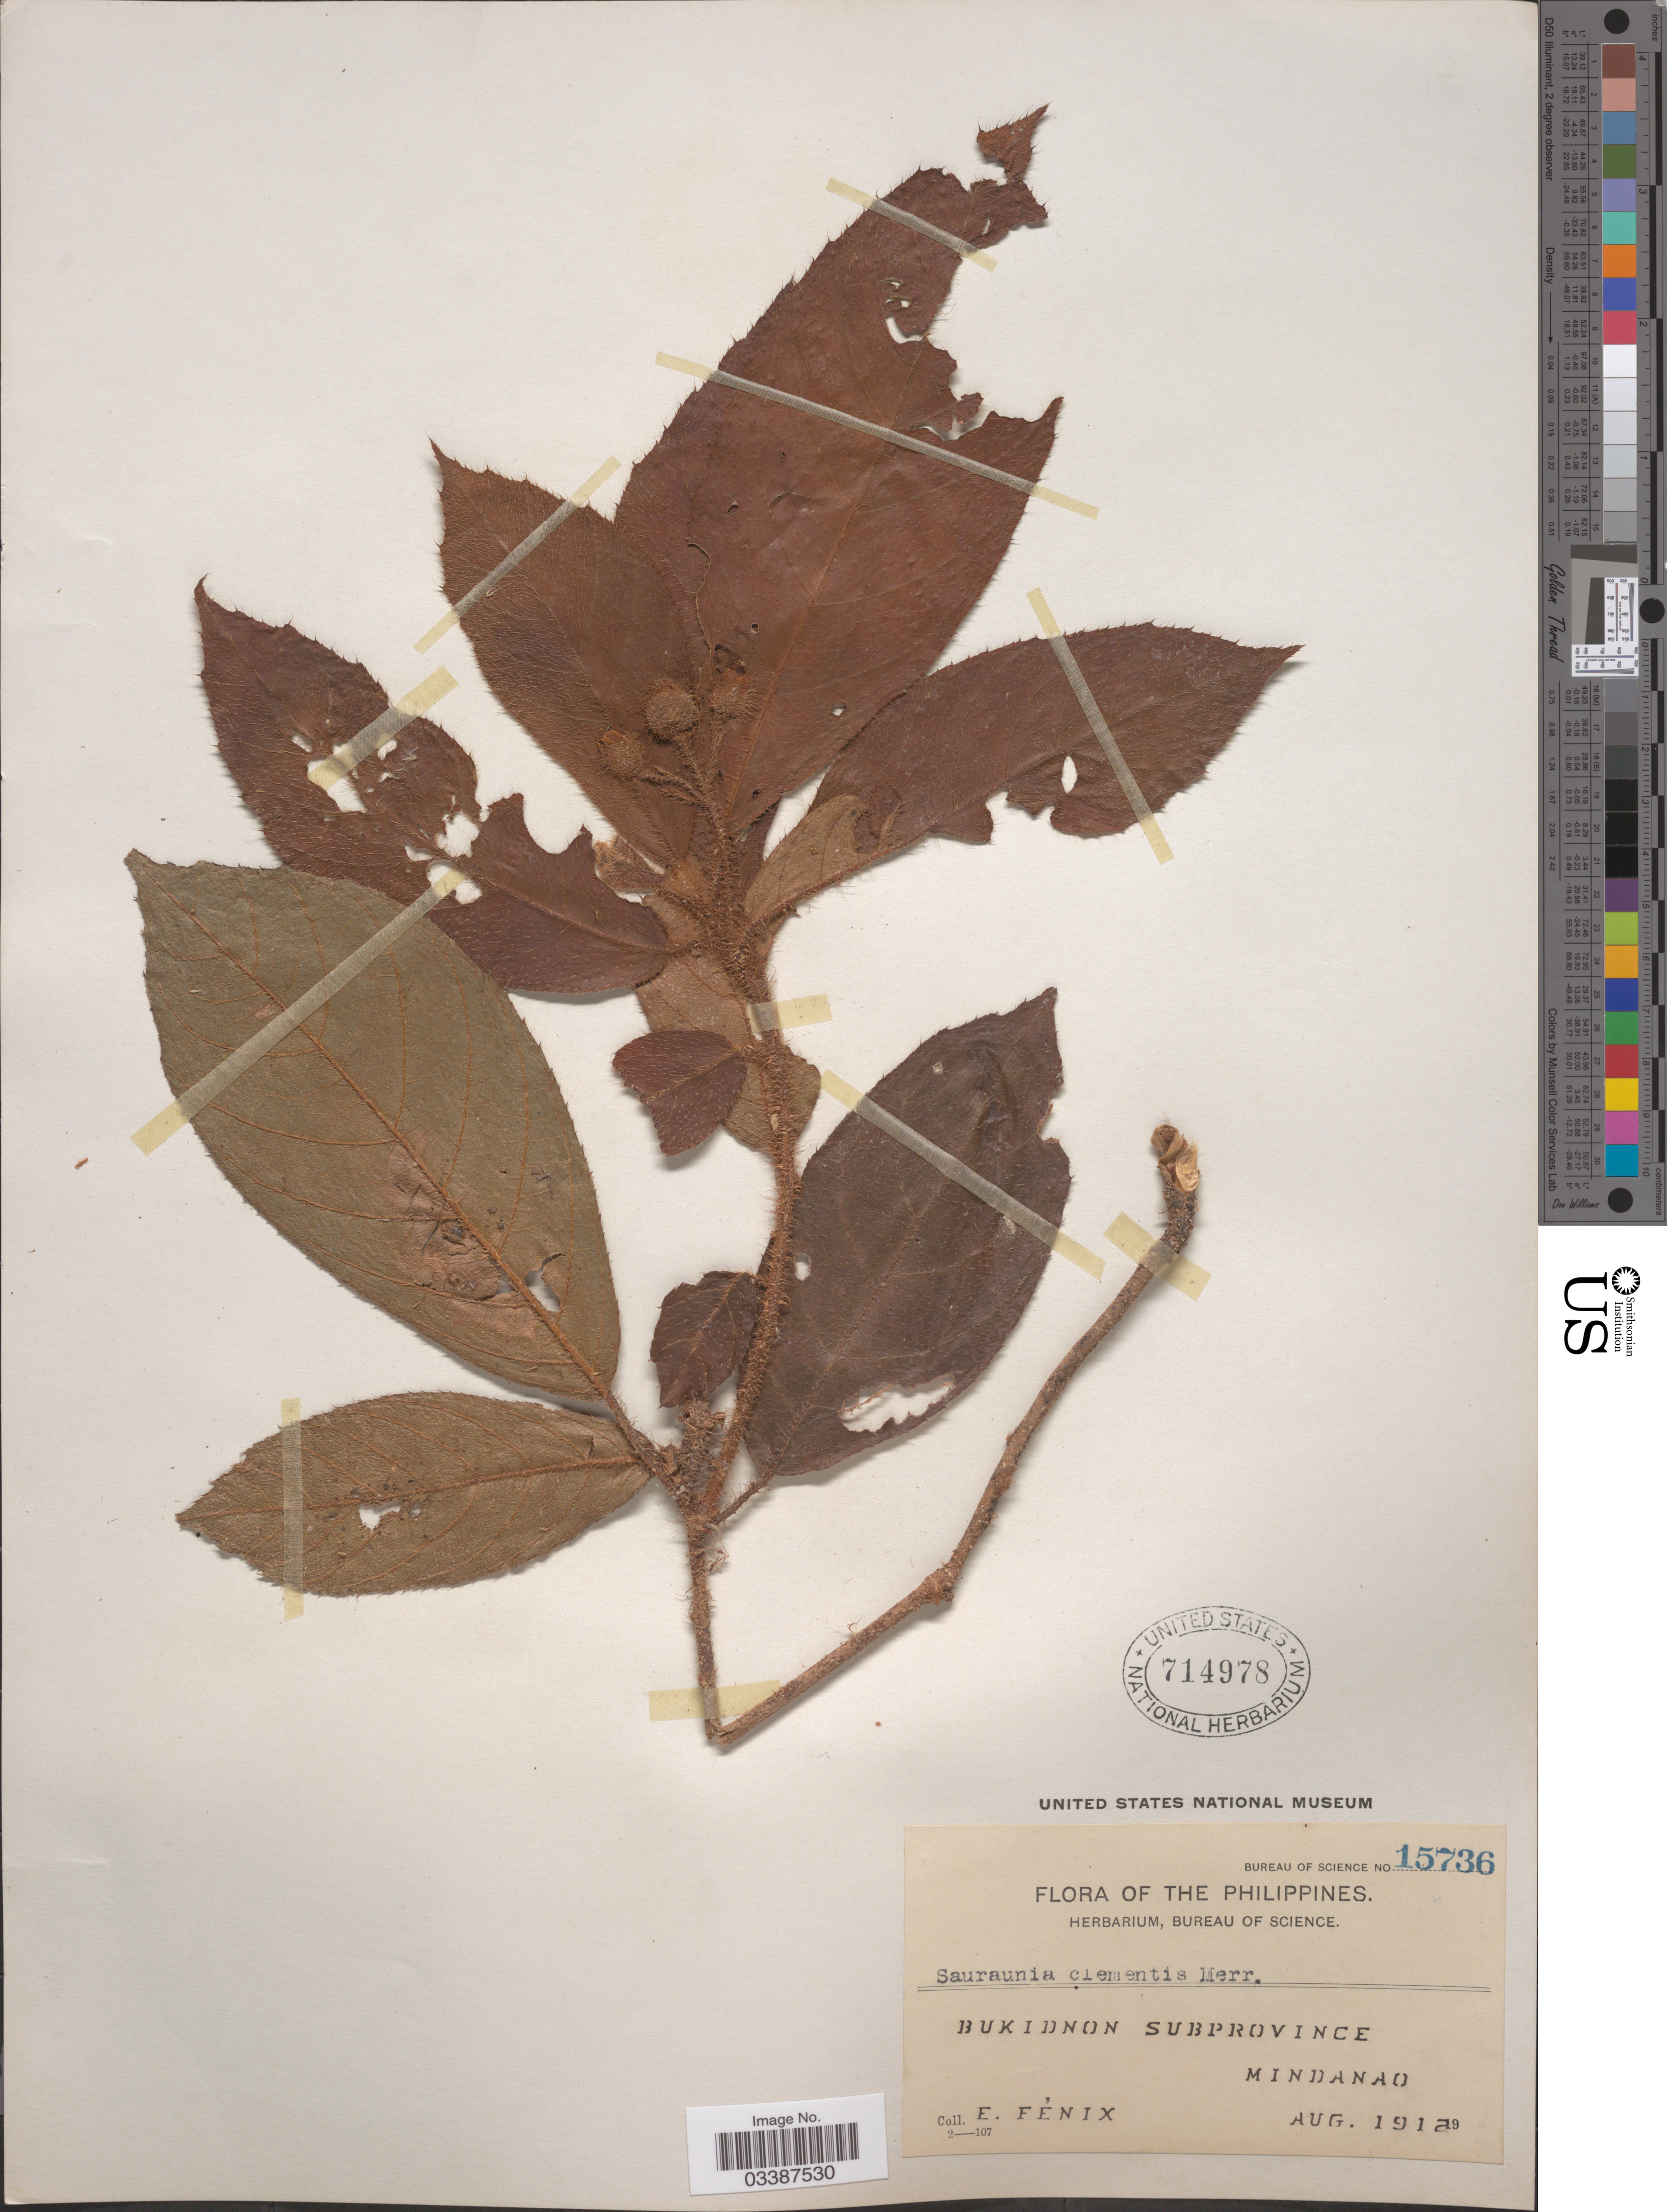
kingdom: Plantae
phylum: Tracheophyta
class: Magnoliopsida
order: Ericales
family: Actinidiaceae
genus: Saurauia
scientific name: Saurauia clementis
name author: Merr.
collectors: E. Fénix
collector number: Bureau of Science 15736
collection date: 1912-08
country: Philippines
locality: Bukidnon Subprovince, Mindanao.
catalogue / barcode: US 714978